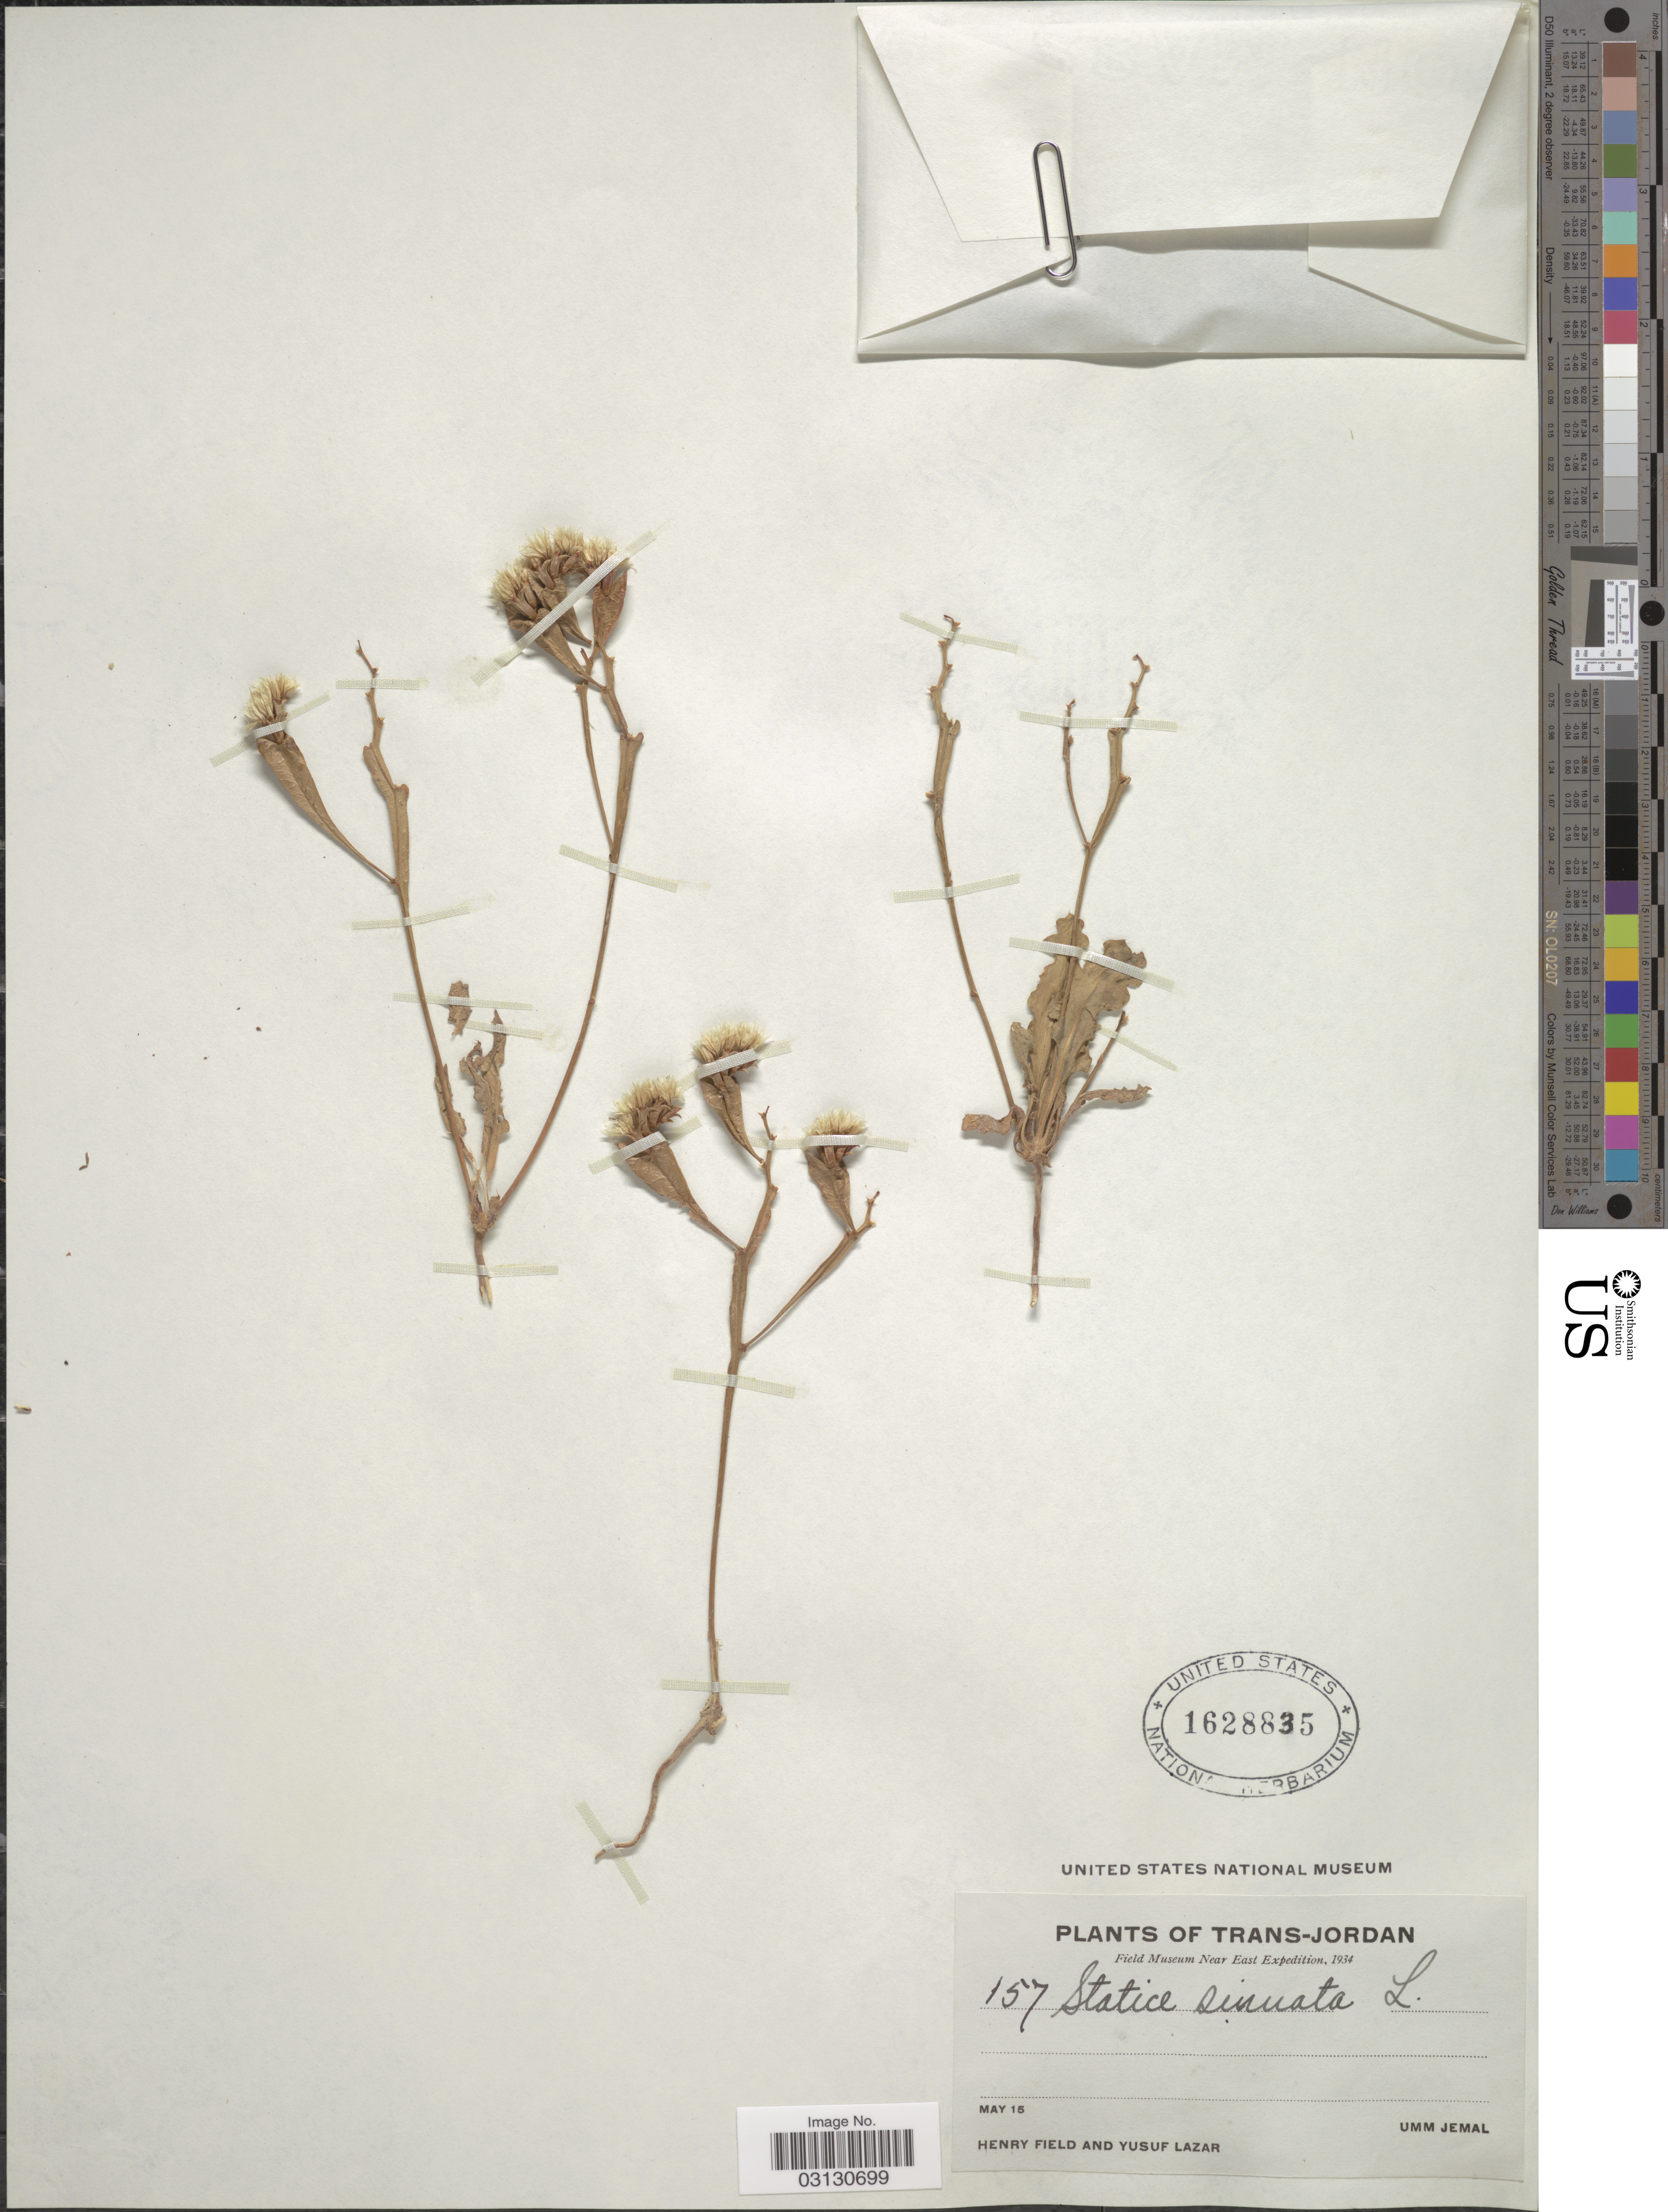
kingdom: Plantae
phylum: Tracheophyta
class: Magnoliopsida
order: Caryophyllales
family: Plumbaginaceae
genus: Limonium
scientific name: Limonium sinuatum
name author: (L.) Mill.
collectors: H. Field & Y. Lazar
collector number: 157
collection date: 1934-05-15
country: Jordan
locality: Trans-Jordan, Umm Jemal.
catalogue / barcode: US 1628835